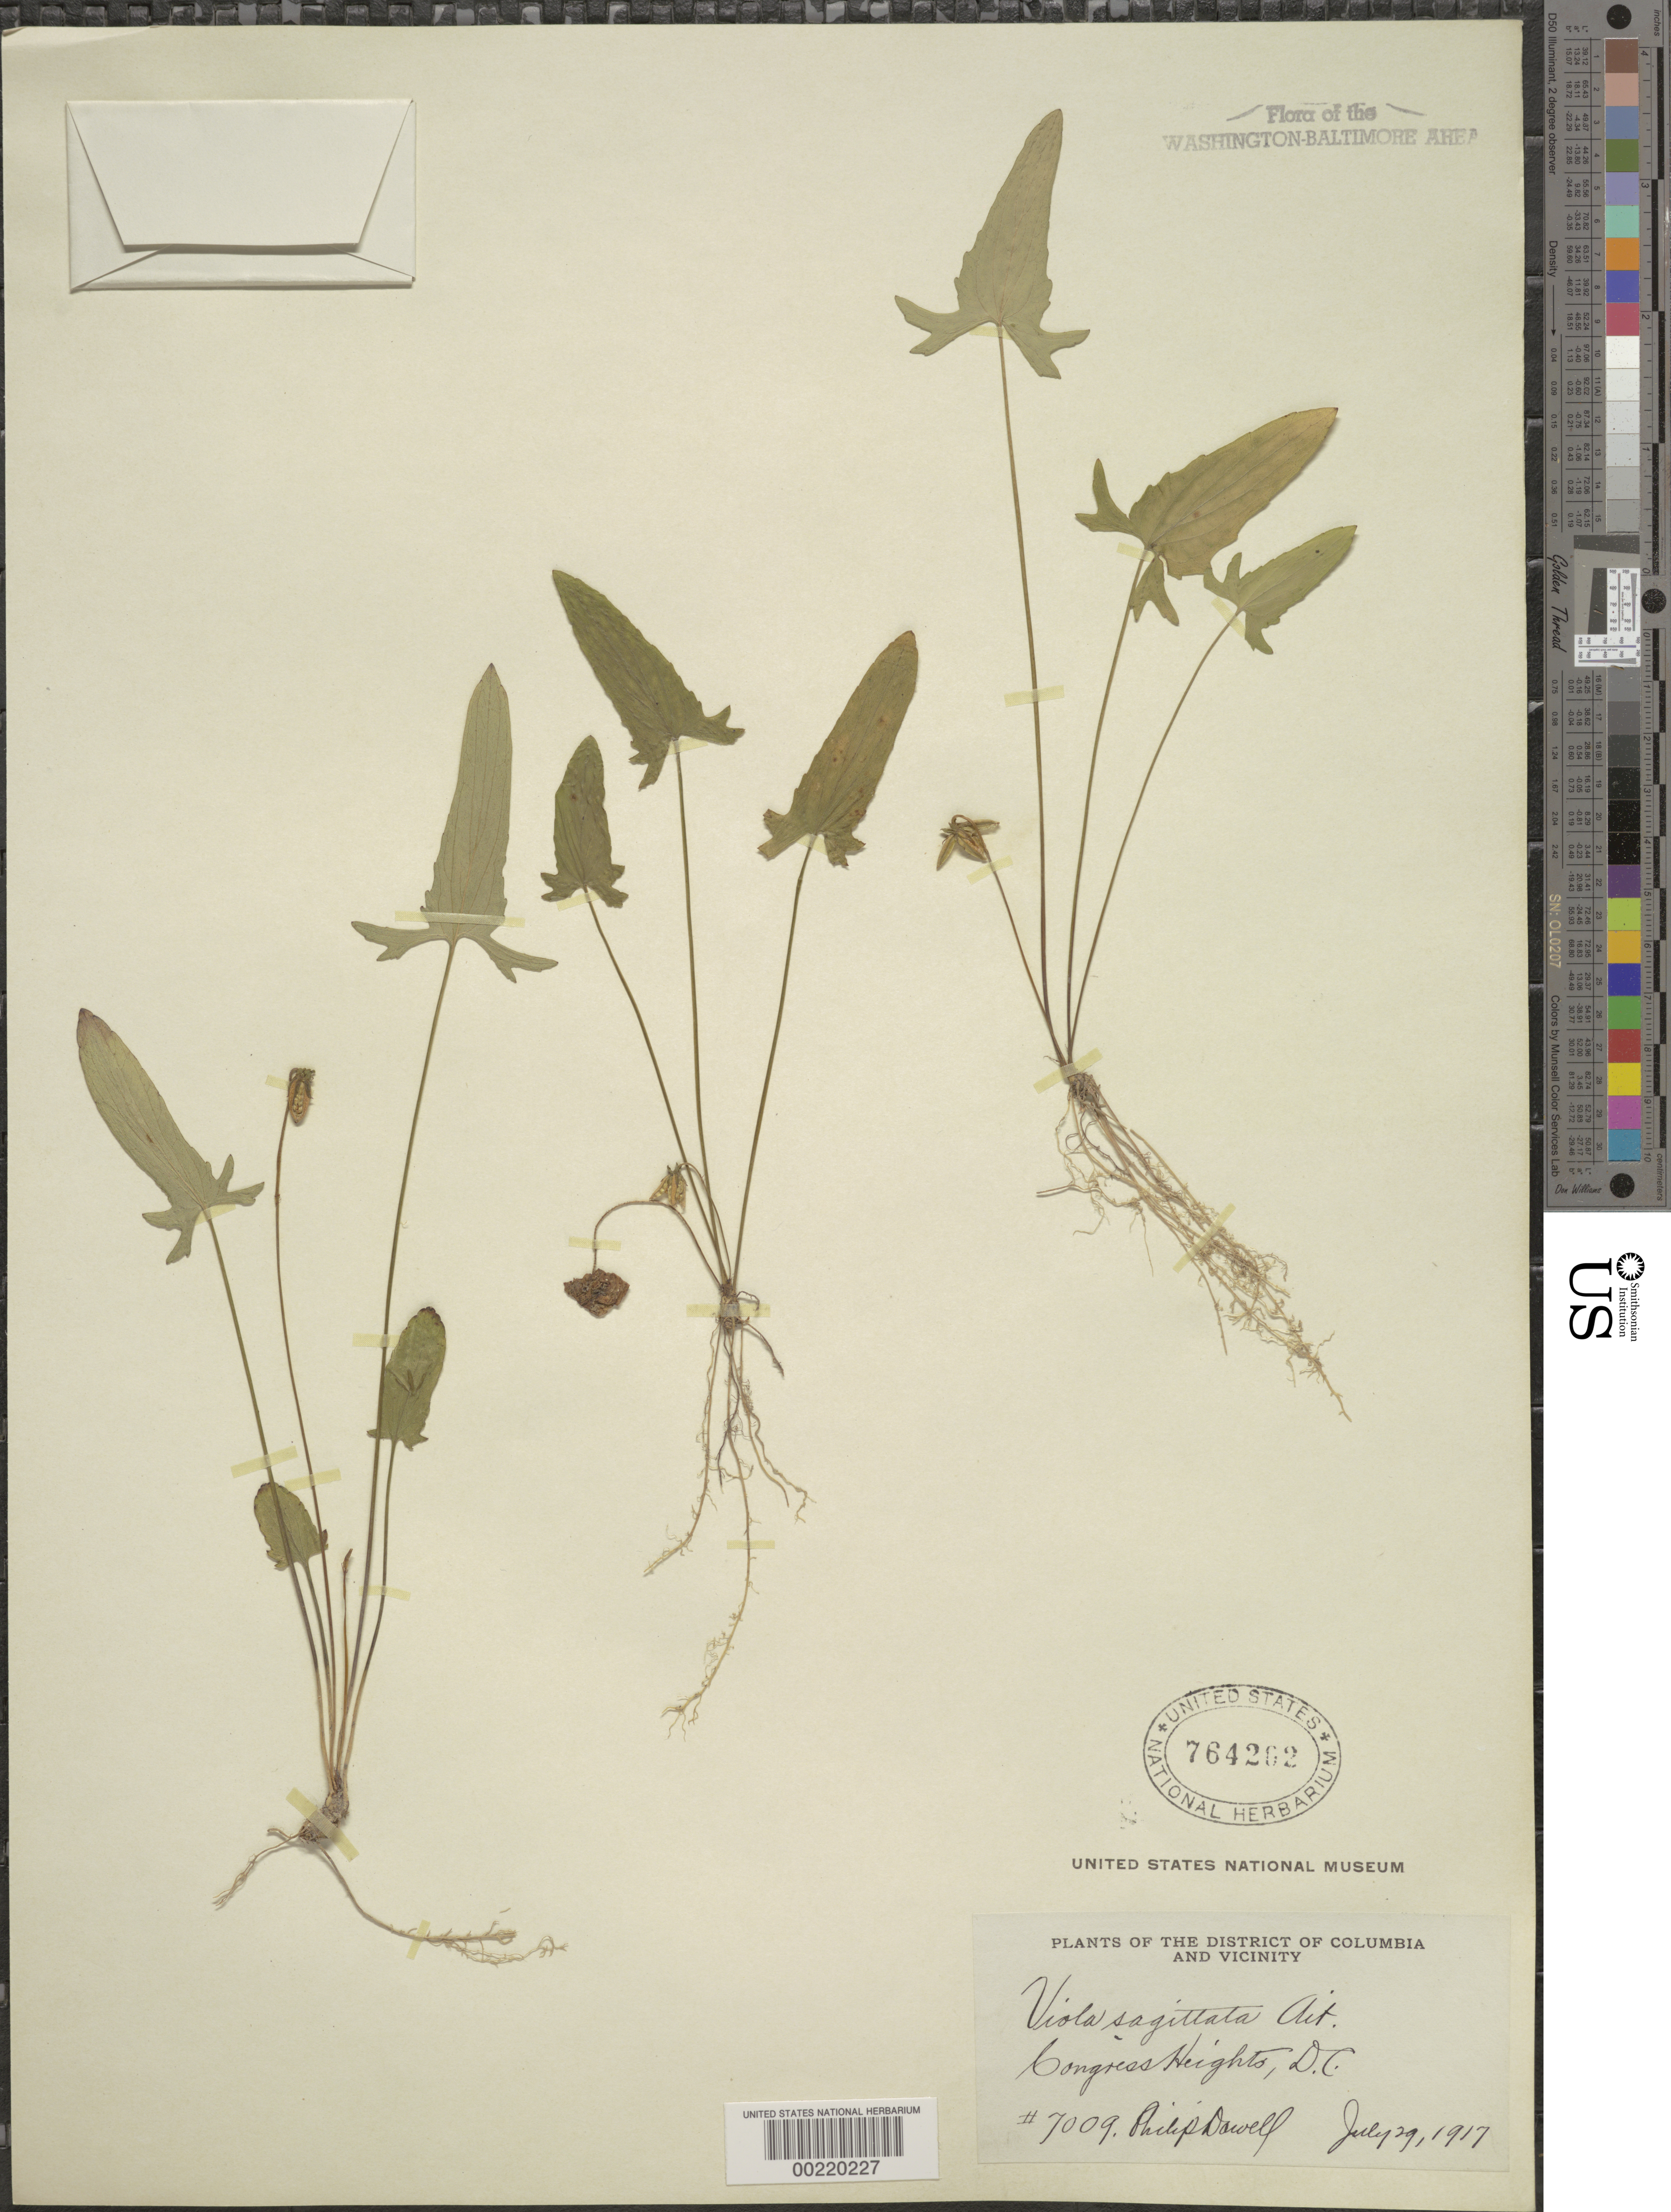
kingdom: Plantae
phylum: Tracheophyta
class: Magnoliopsida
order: Malpighiales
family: Violaceae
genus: Viola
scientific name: Viola sagittata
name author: Aiton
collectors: P. Dowell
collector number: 7009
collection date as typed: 29 Jun 1917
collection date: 1917-06-29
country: United States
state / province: District of Columbia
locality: Congress Heights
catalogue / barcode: US 764262